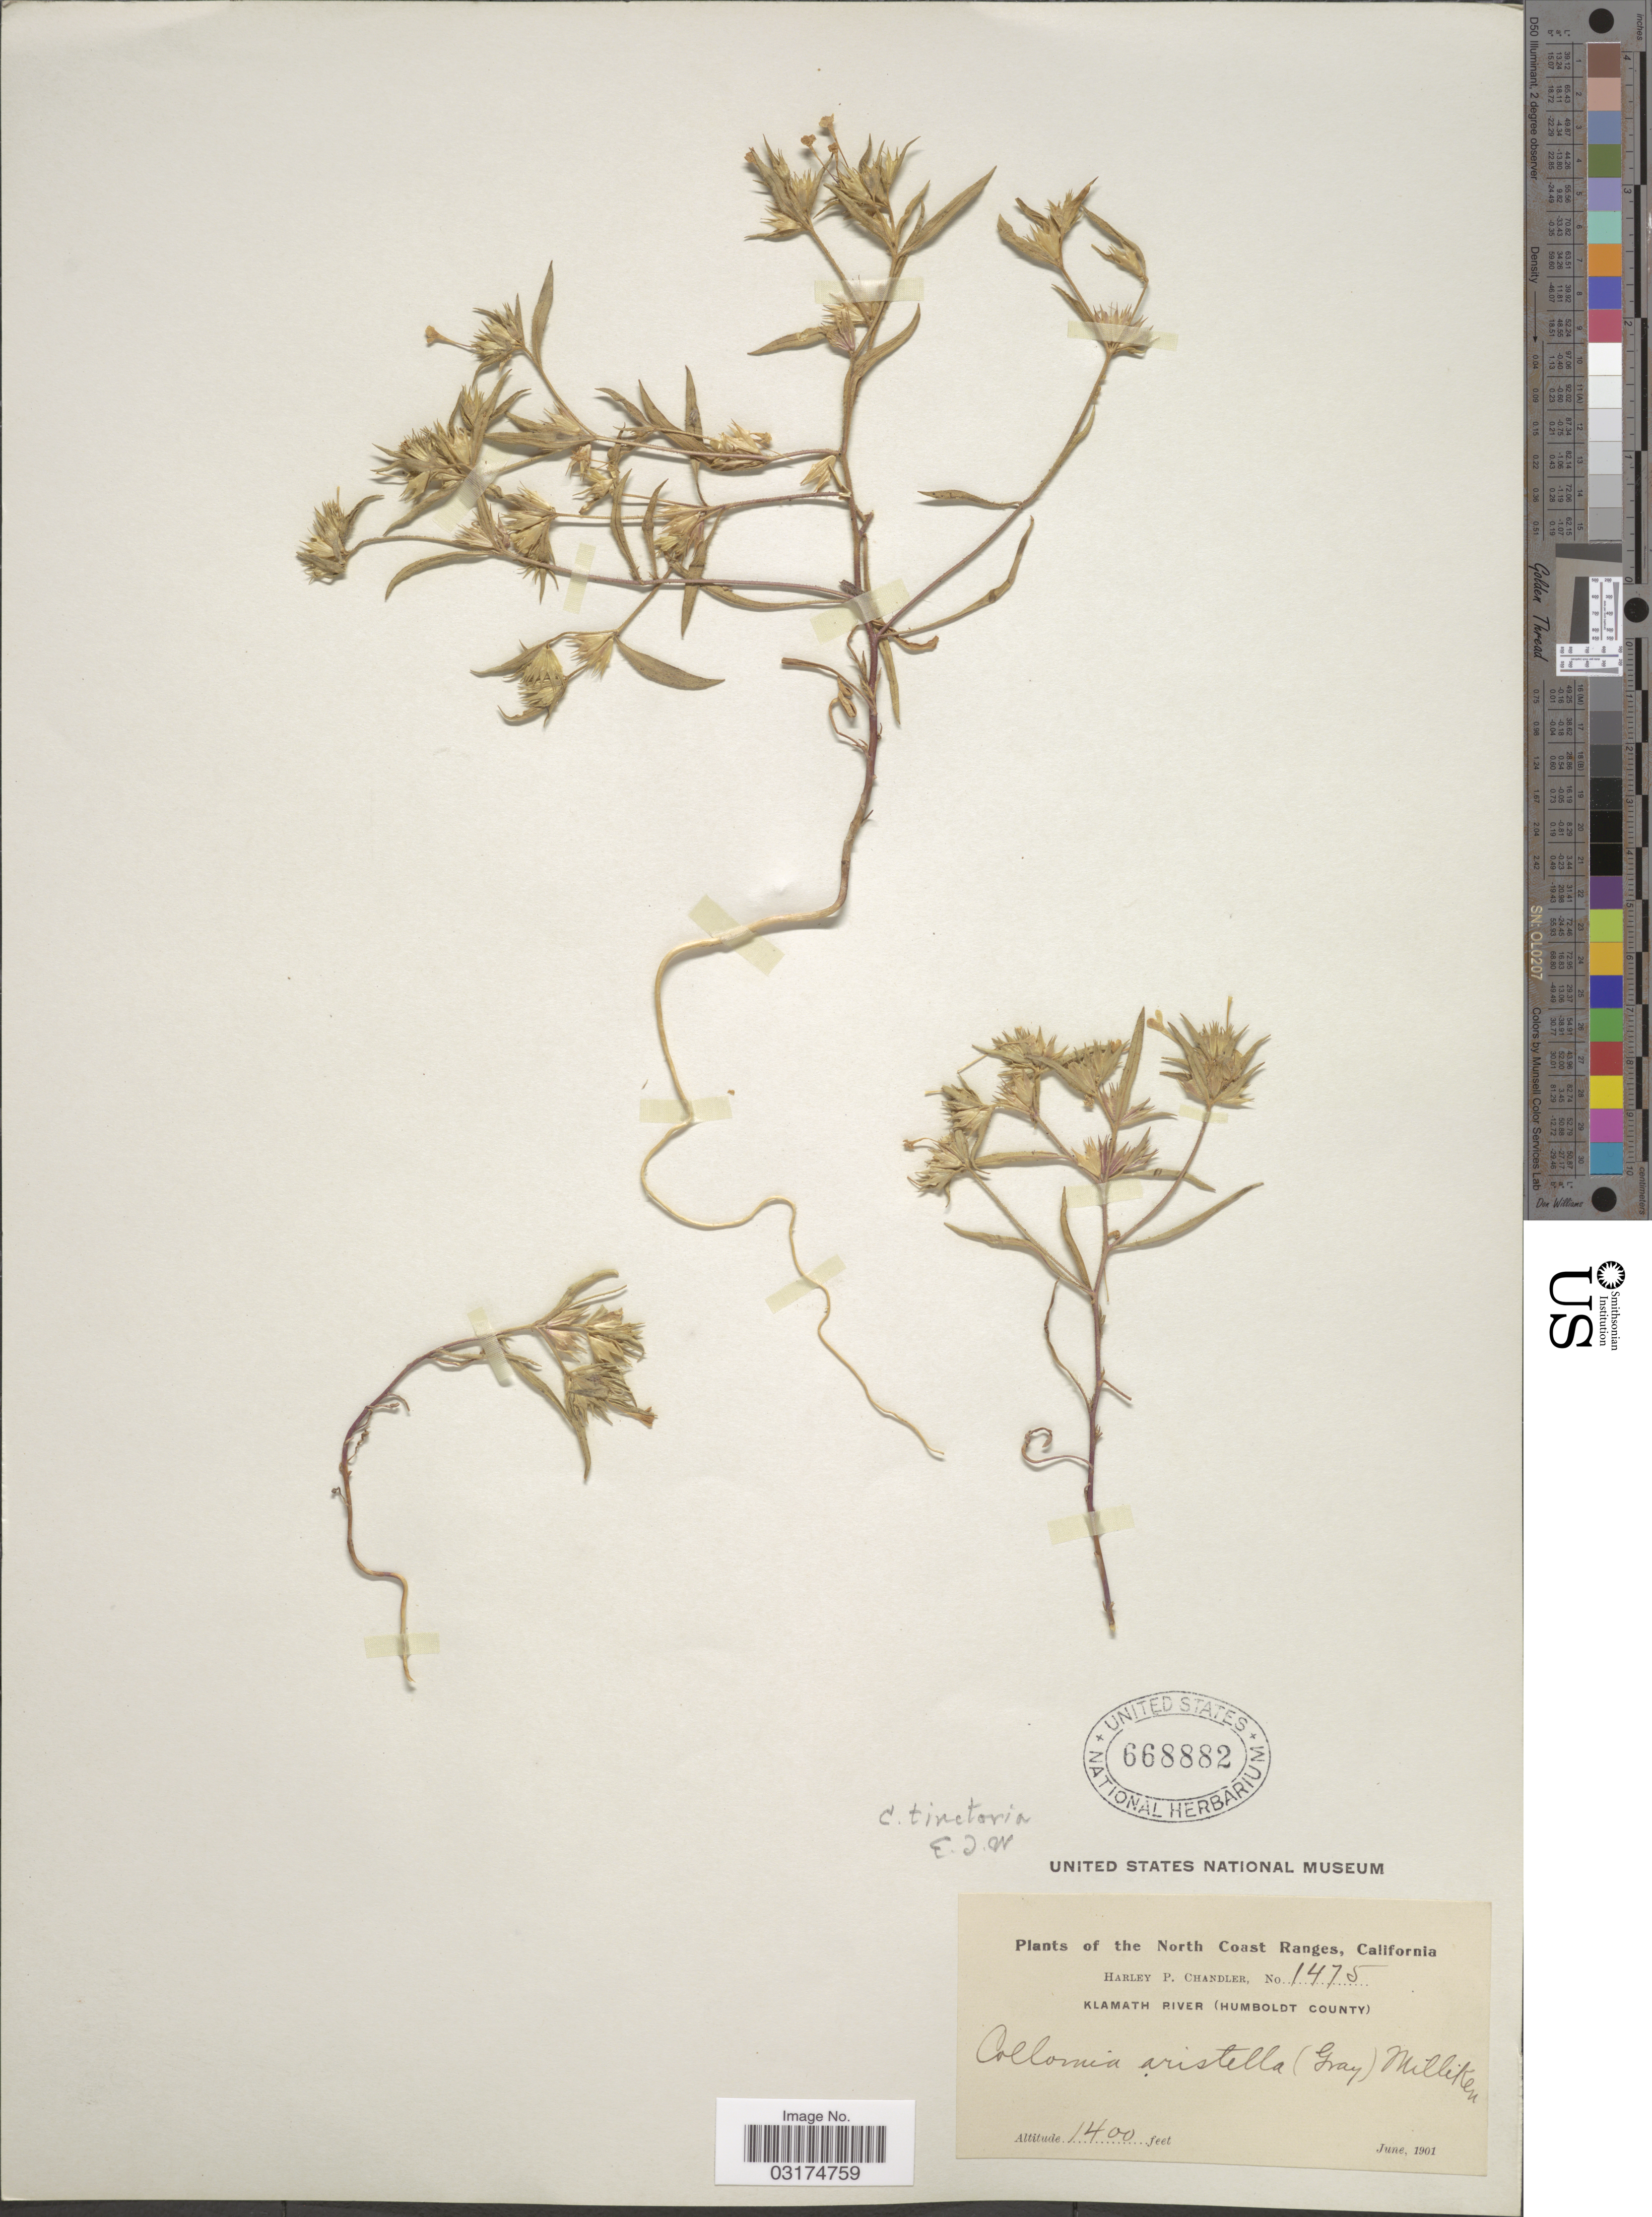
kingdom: Plantae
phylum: Tracheophyta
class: Magnoliopsida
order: Ericales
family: Polemoniaceae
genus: Collomia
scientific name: Collomia tinctoria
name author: Kellogg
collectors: H. Chandler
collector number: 1475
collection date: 1901-06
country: United States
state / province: California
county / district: Humboldt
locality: North Coast Ranges. Klamath River (Humboldt County).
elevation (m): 427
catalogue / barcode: US 668882